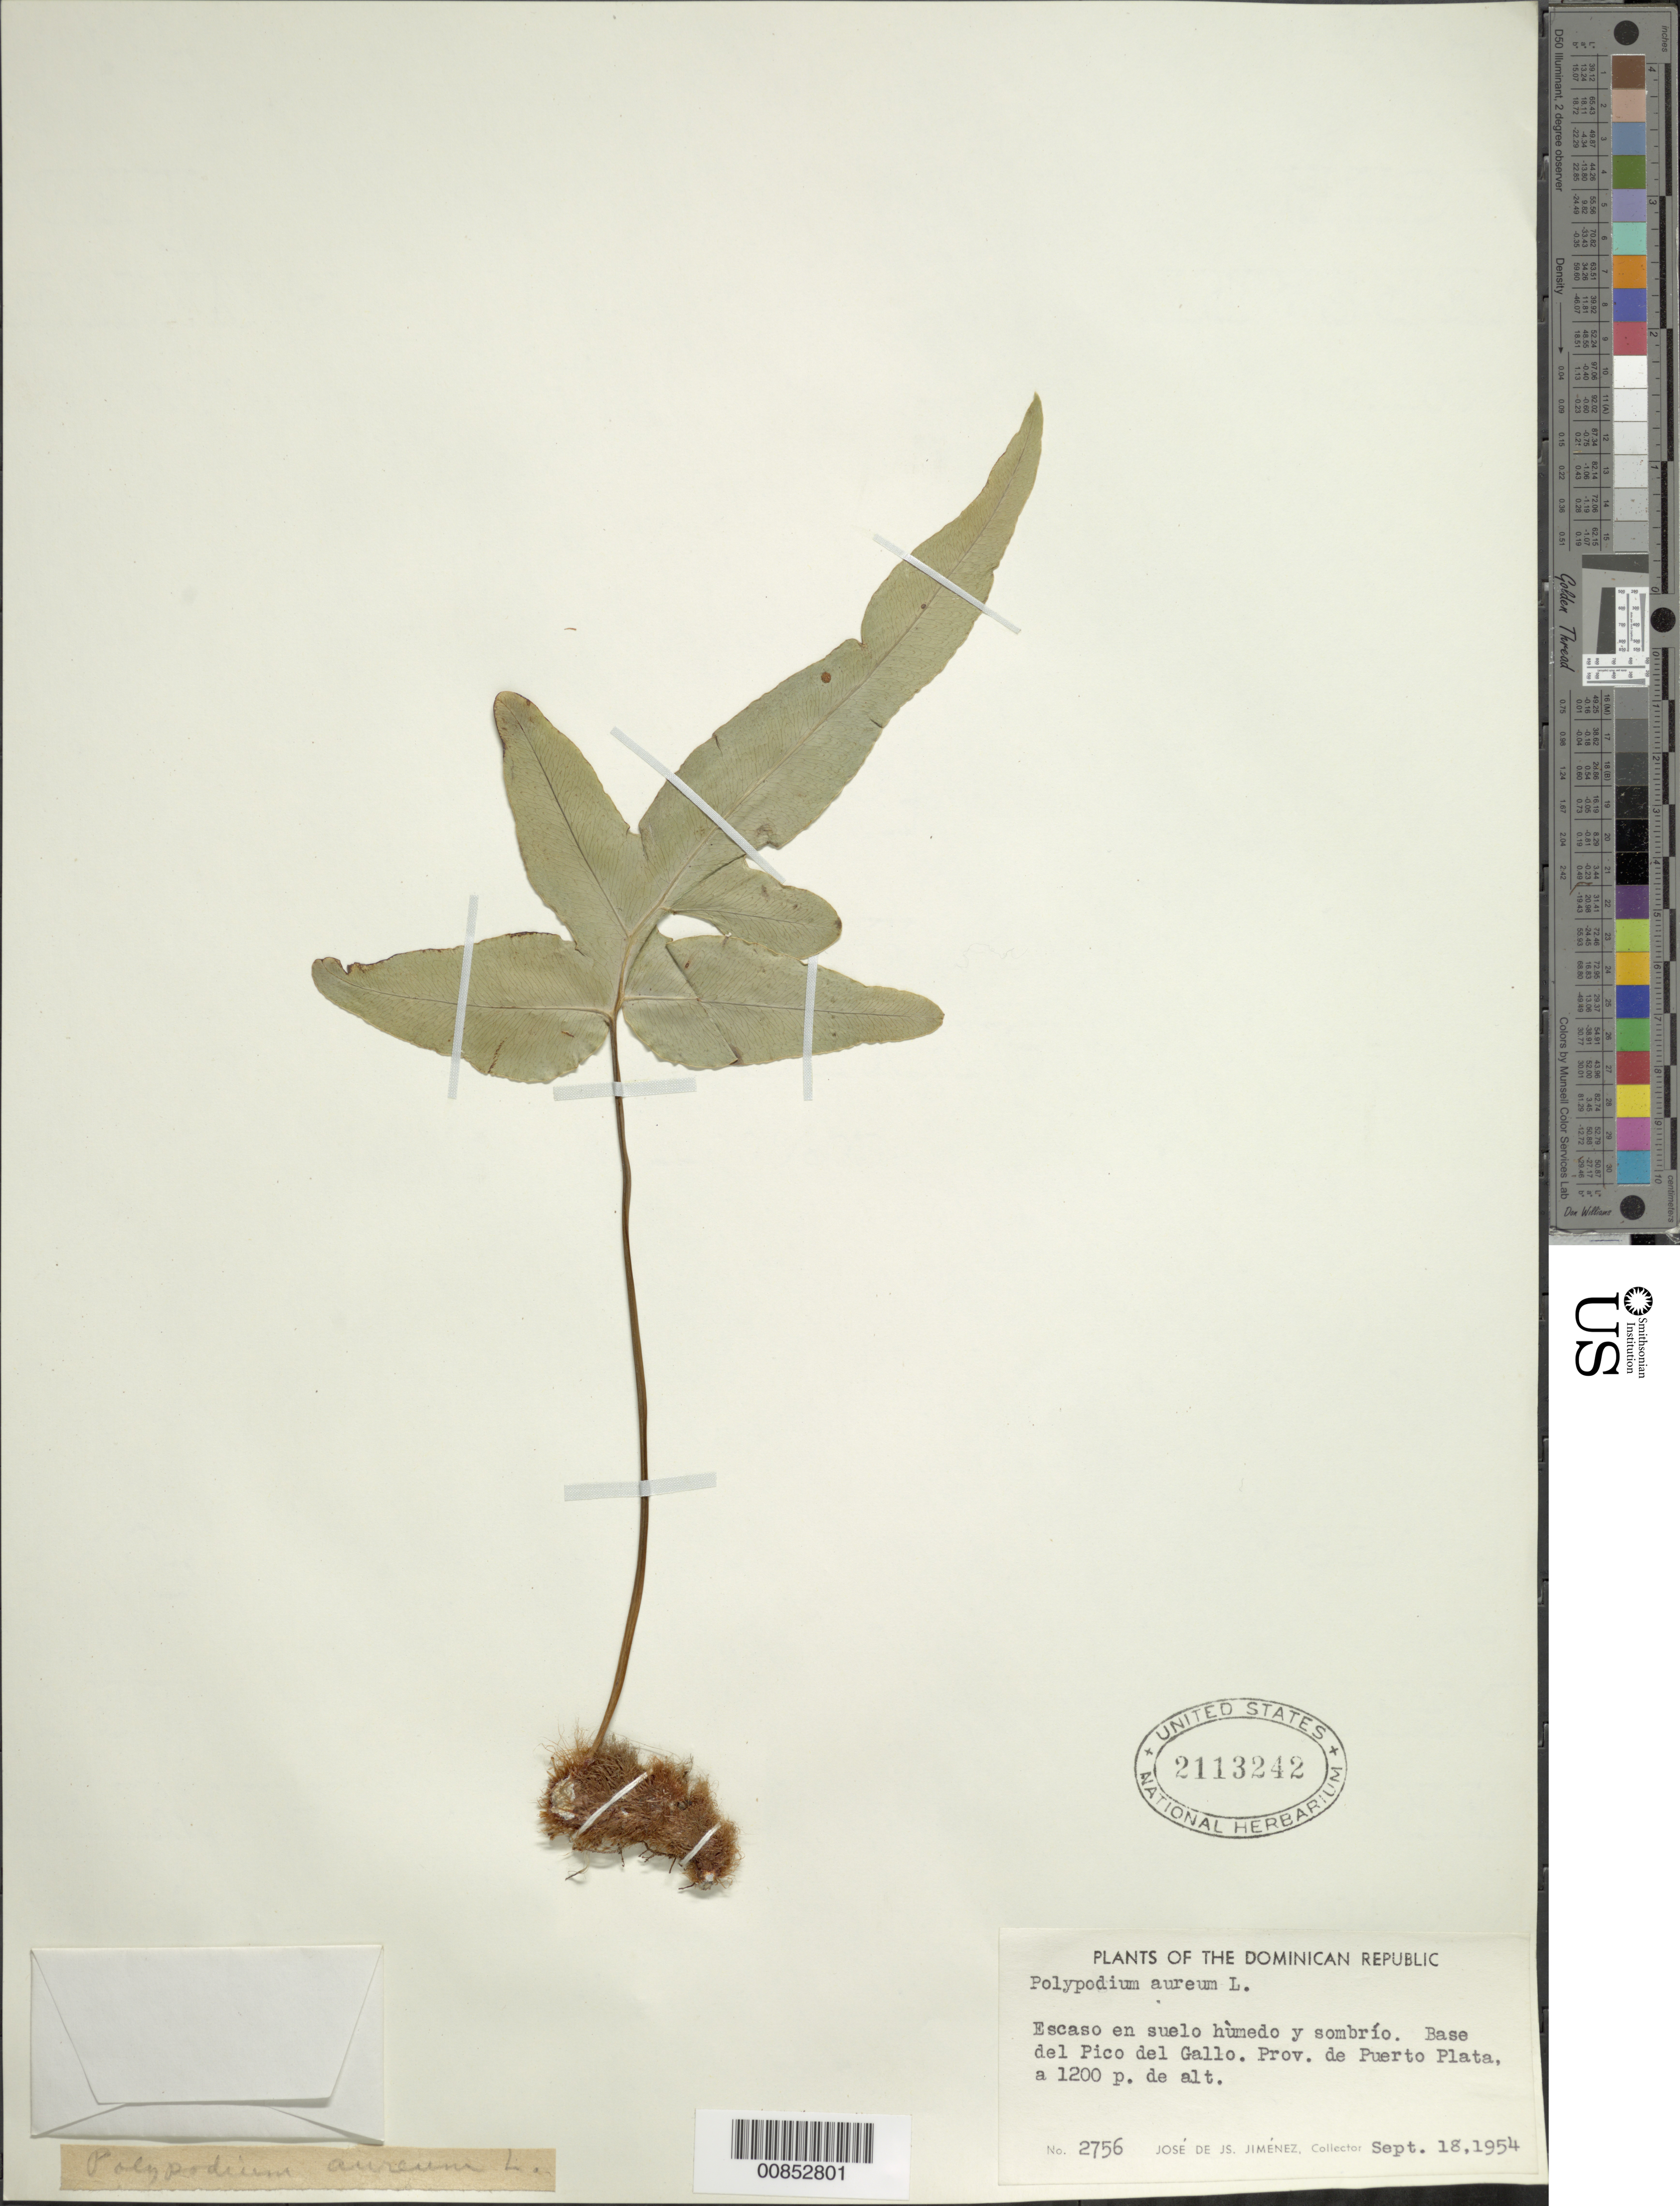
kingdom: Plantae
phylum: Tracheophyta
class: Polypodiopsida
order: Polypodiales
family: Polypodiaceae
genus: Phlebodium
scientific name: Phlebodium aureum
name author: (L.) J. Sm.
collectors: J. J. Jiménez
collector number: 2756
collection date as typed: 18 Sep 1954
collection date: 1954-09-18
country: Dominican Republic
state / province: Puerto Plata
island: Hispaniola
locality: Pico de Gallo, base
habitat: Escaso en suelo hùmedo y sombrío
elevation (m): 366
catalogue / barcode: US 2113242